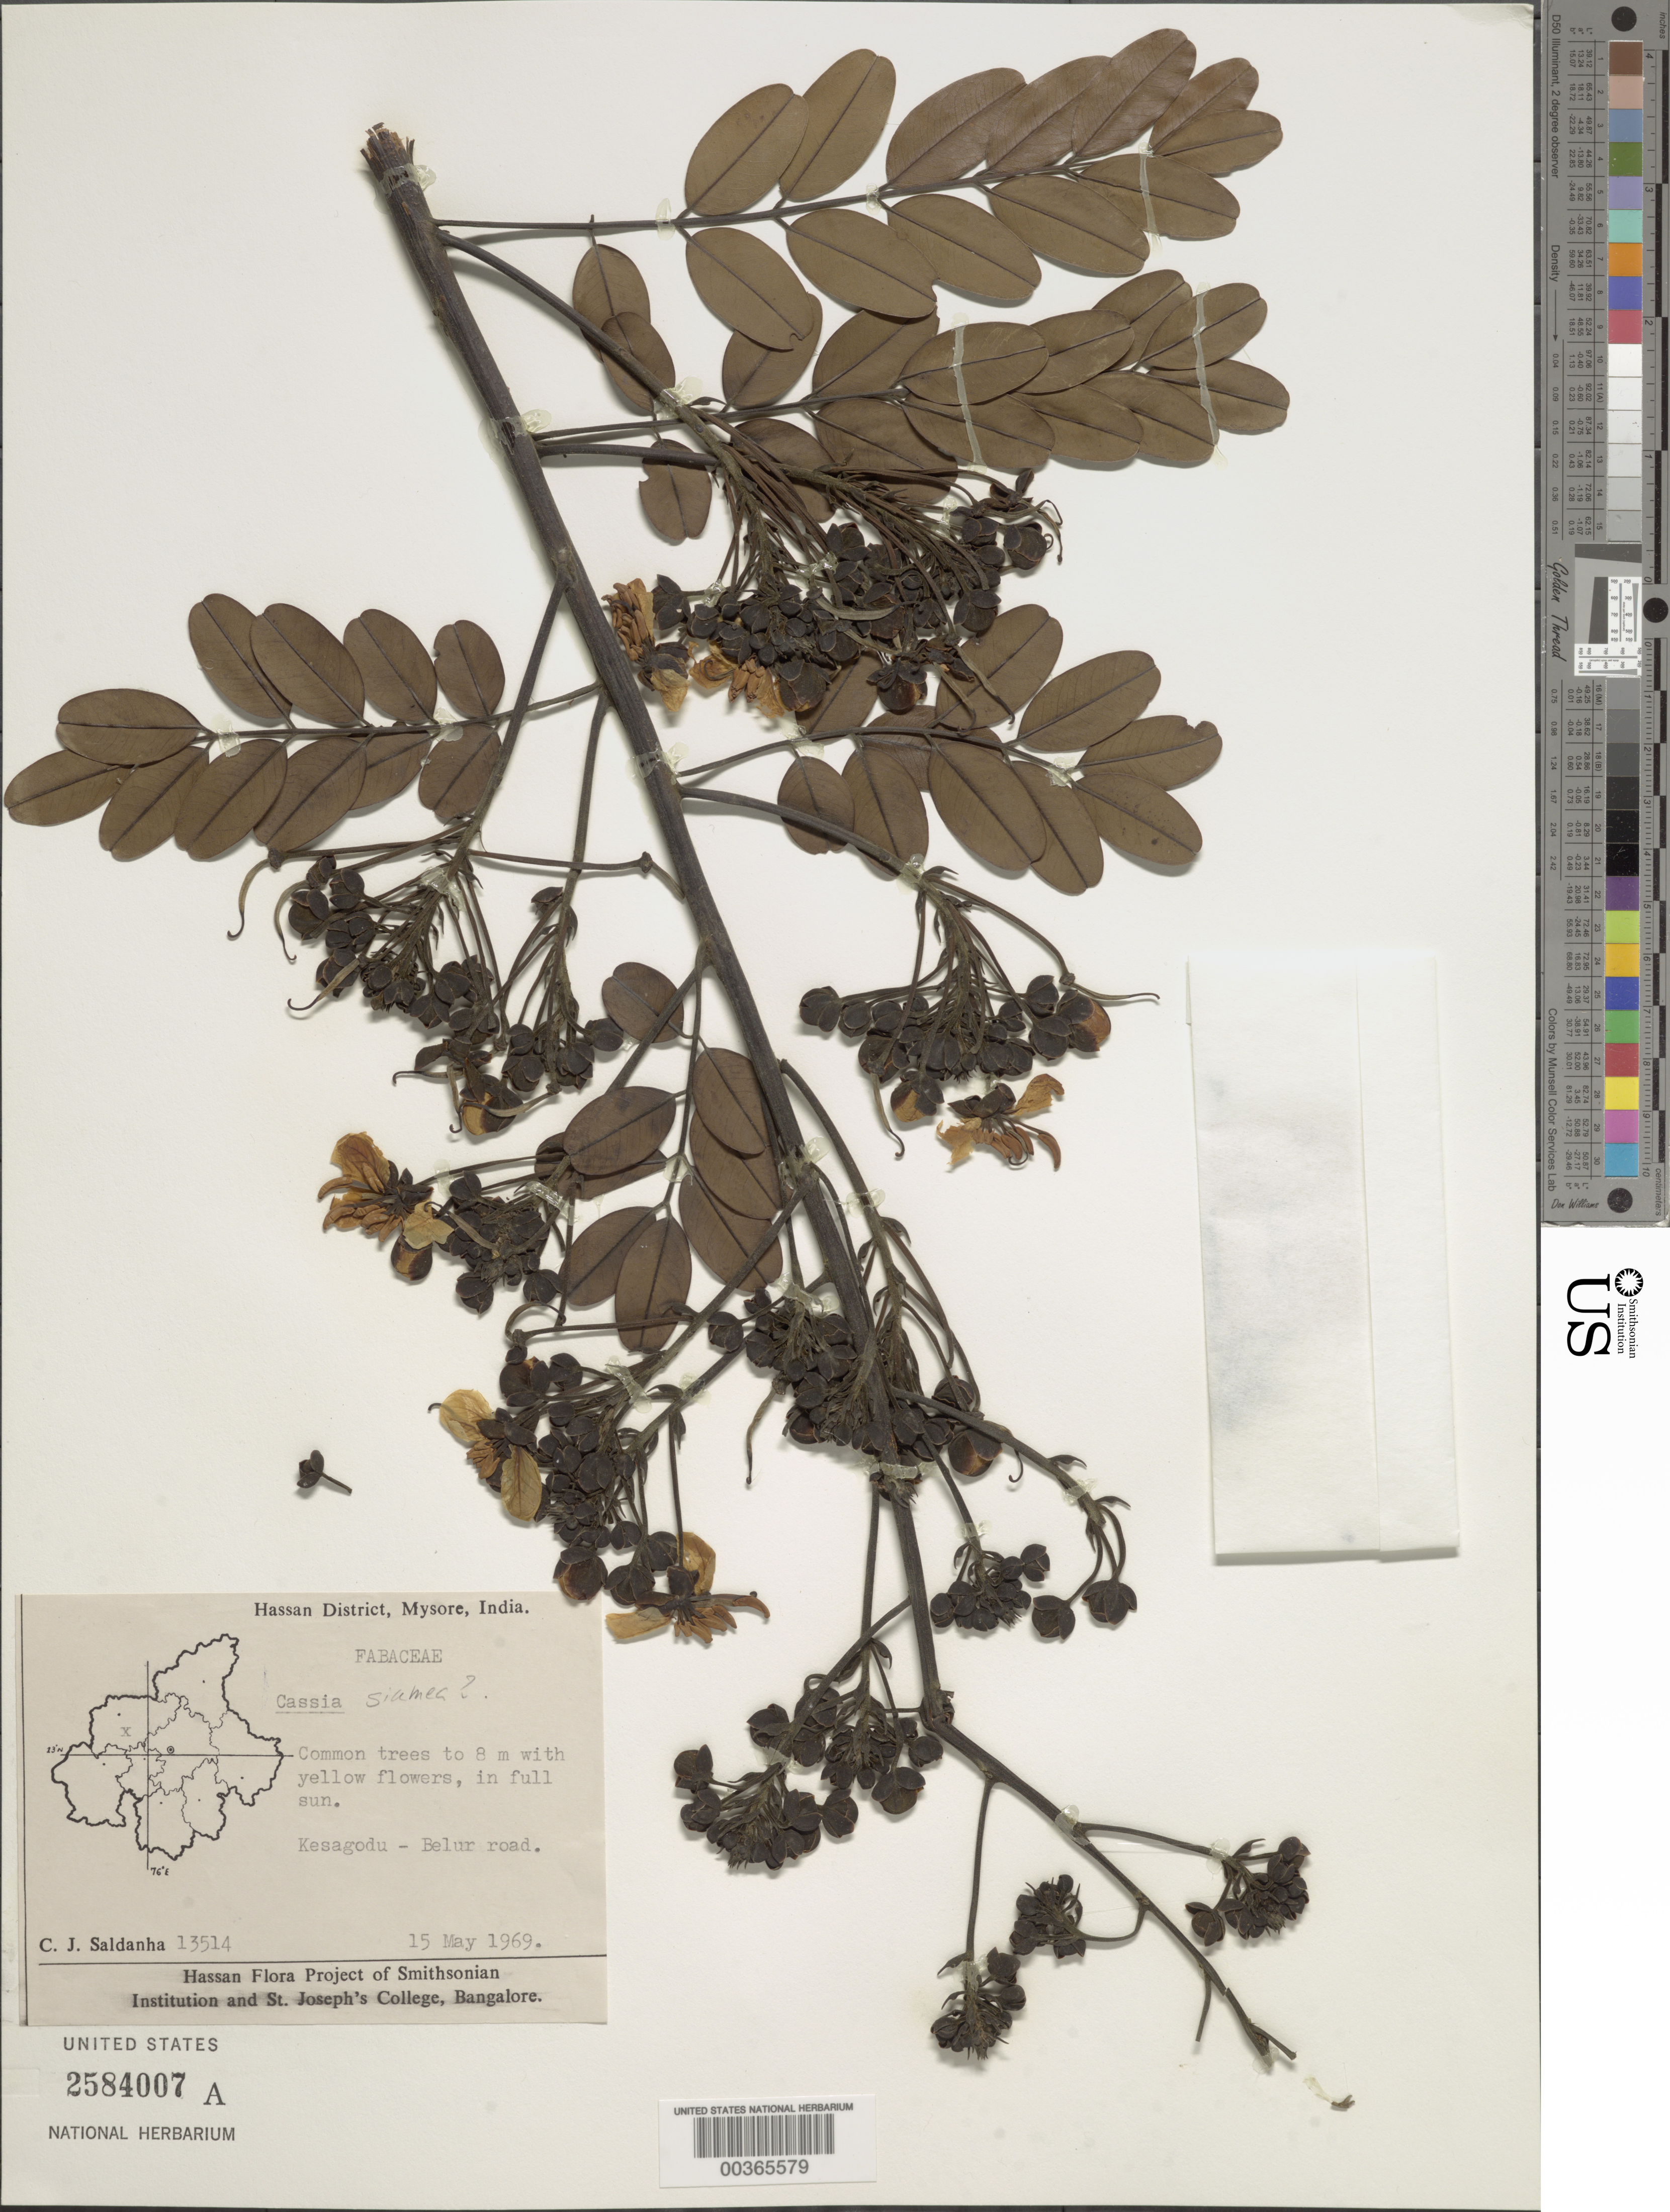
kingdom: Plantae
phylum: Tracheophyta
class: Magnoliopsida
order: Fabales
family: Fabaceae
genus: Senna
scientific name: Senna siamea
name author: (Lam.) H.S. Irwin & Barneby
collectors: C. J. Saldanha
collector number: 13514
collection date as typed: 15 May 1969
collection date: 1969-05-15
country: India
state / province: Karnataka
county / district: Hassan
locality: Kesagodu-belur road, mysore state [mysore state = karnataka.]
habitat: In full sun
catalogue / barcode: US 2584007A